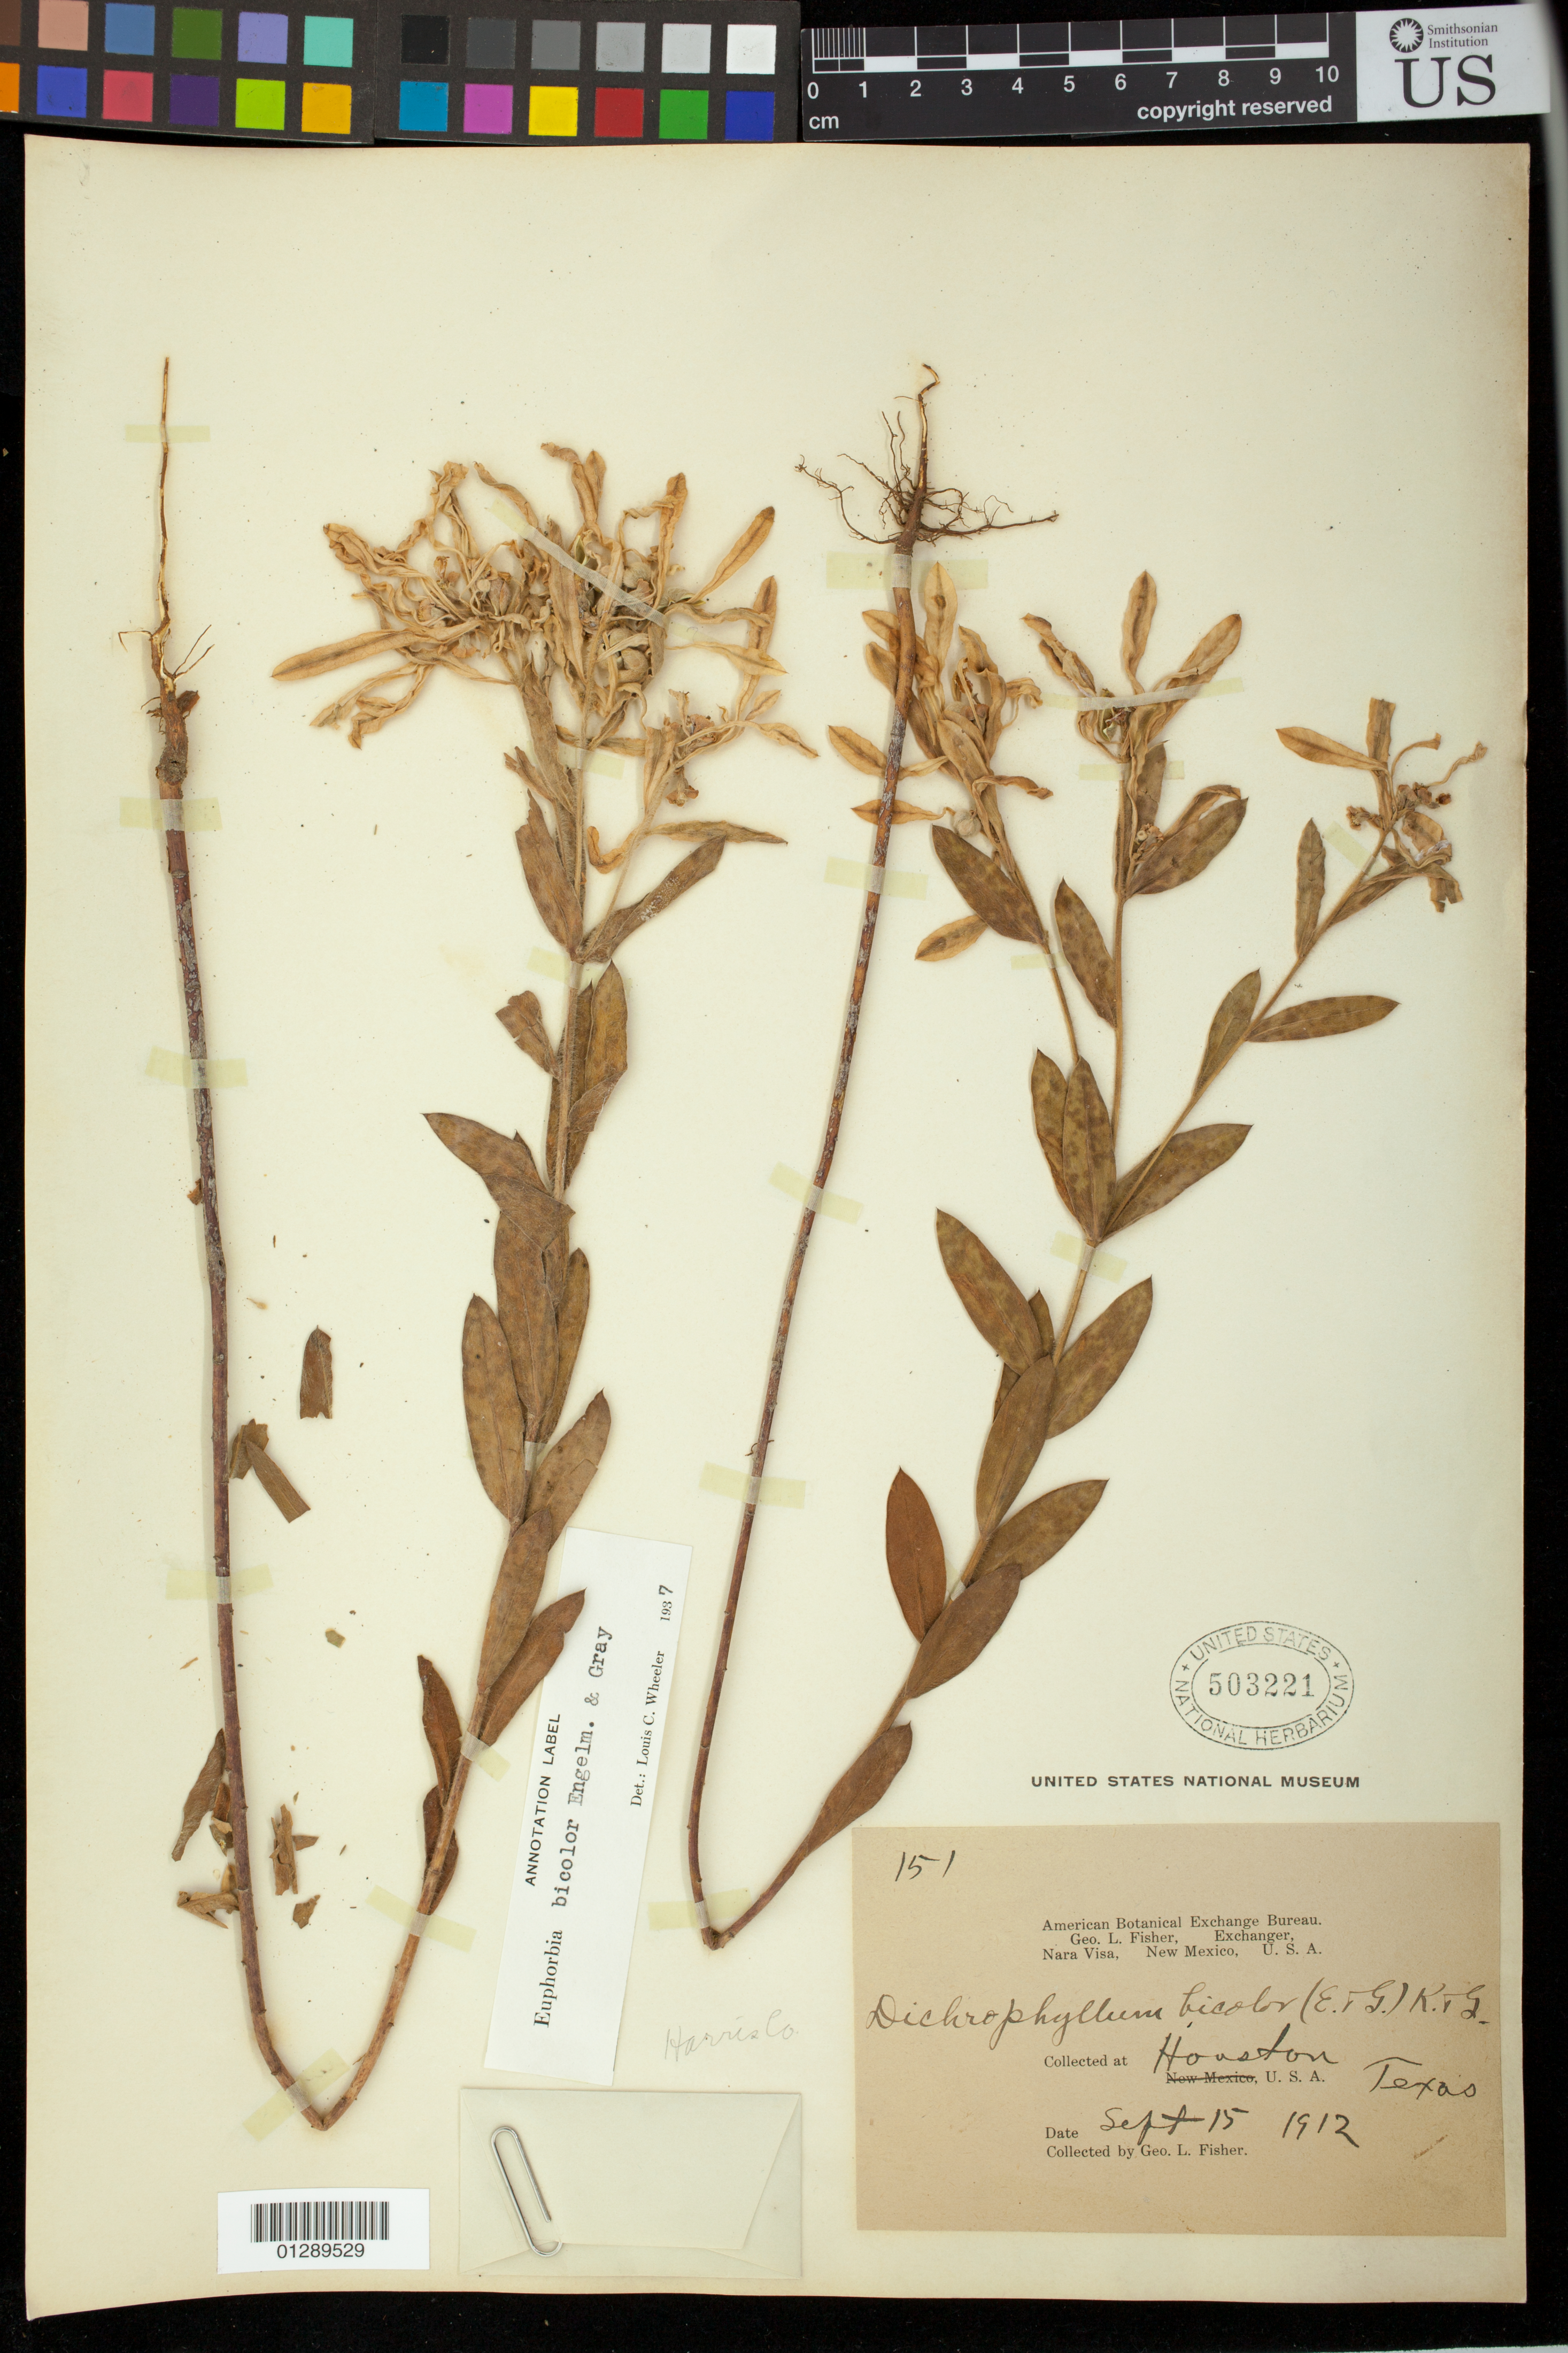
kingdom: Plantae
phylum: Tracheophyta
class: Magnoliopsida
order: Malpighiales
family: Euphorbiaceae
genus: Euphorbia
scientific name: Euphorbia bicolor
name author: Engelm. & A. Gray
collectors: G. L. Fisher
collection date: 1912-09-15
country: United States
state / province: Texas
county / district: Harris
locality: Houston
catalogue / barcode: US 503221